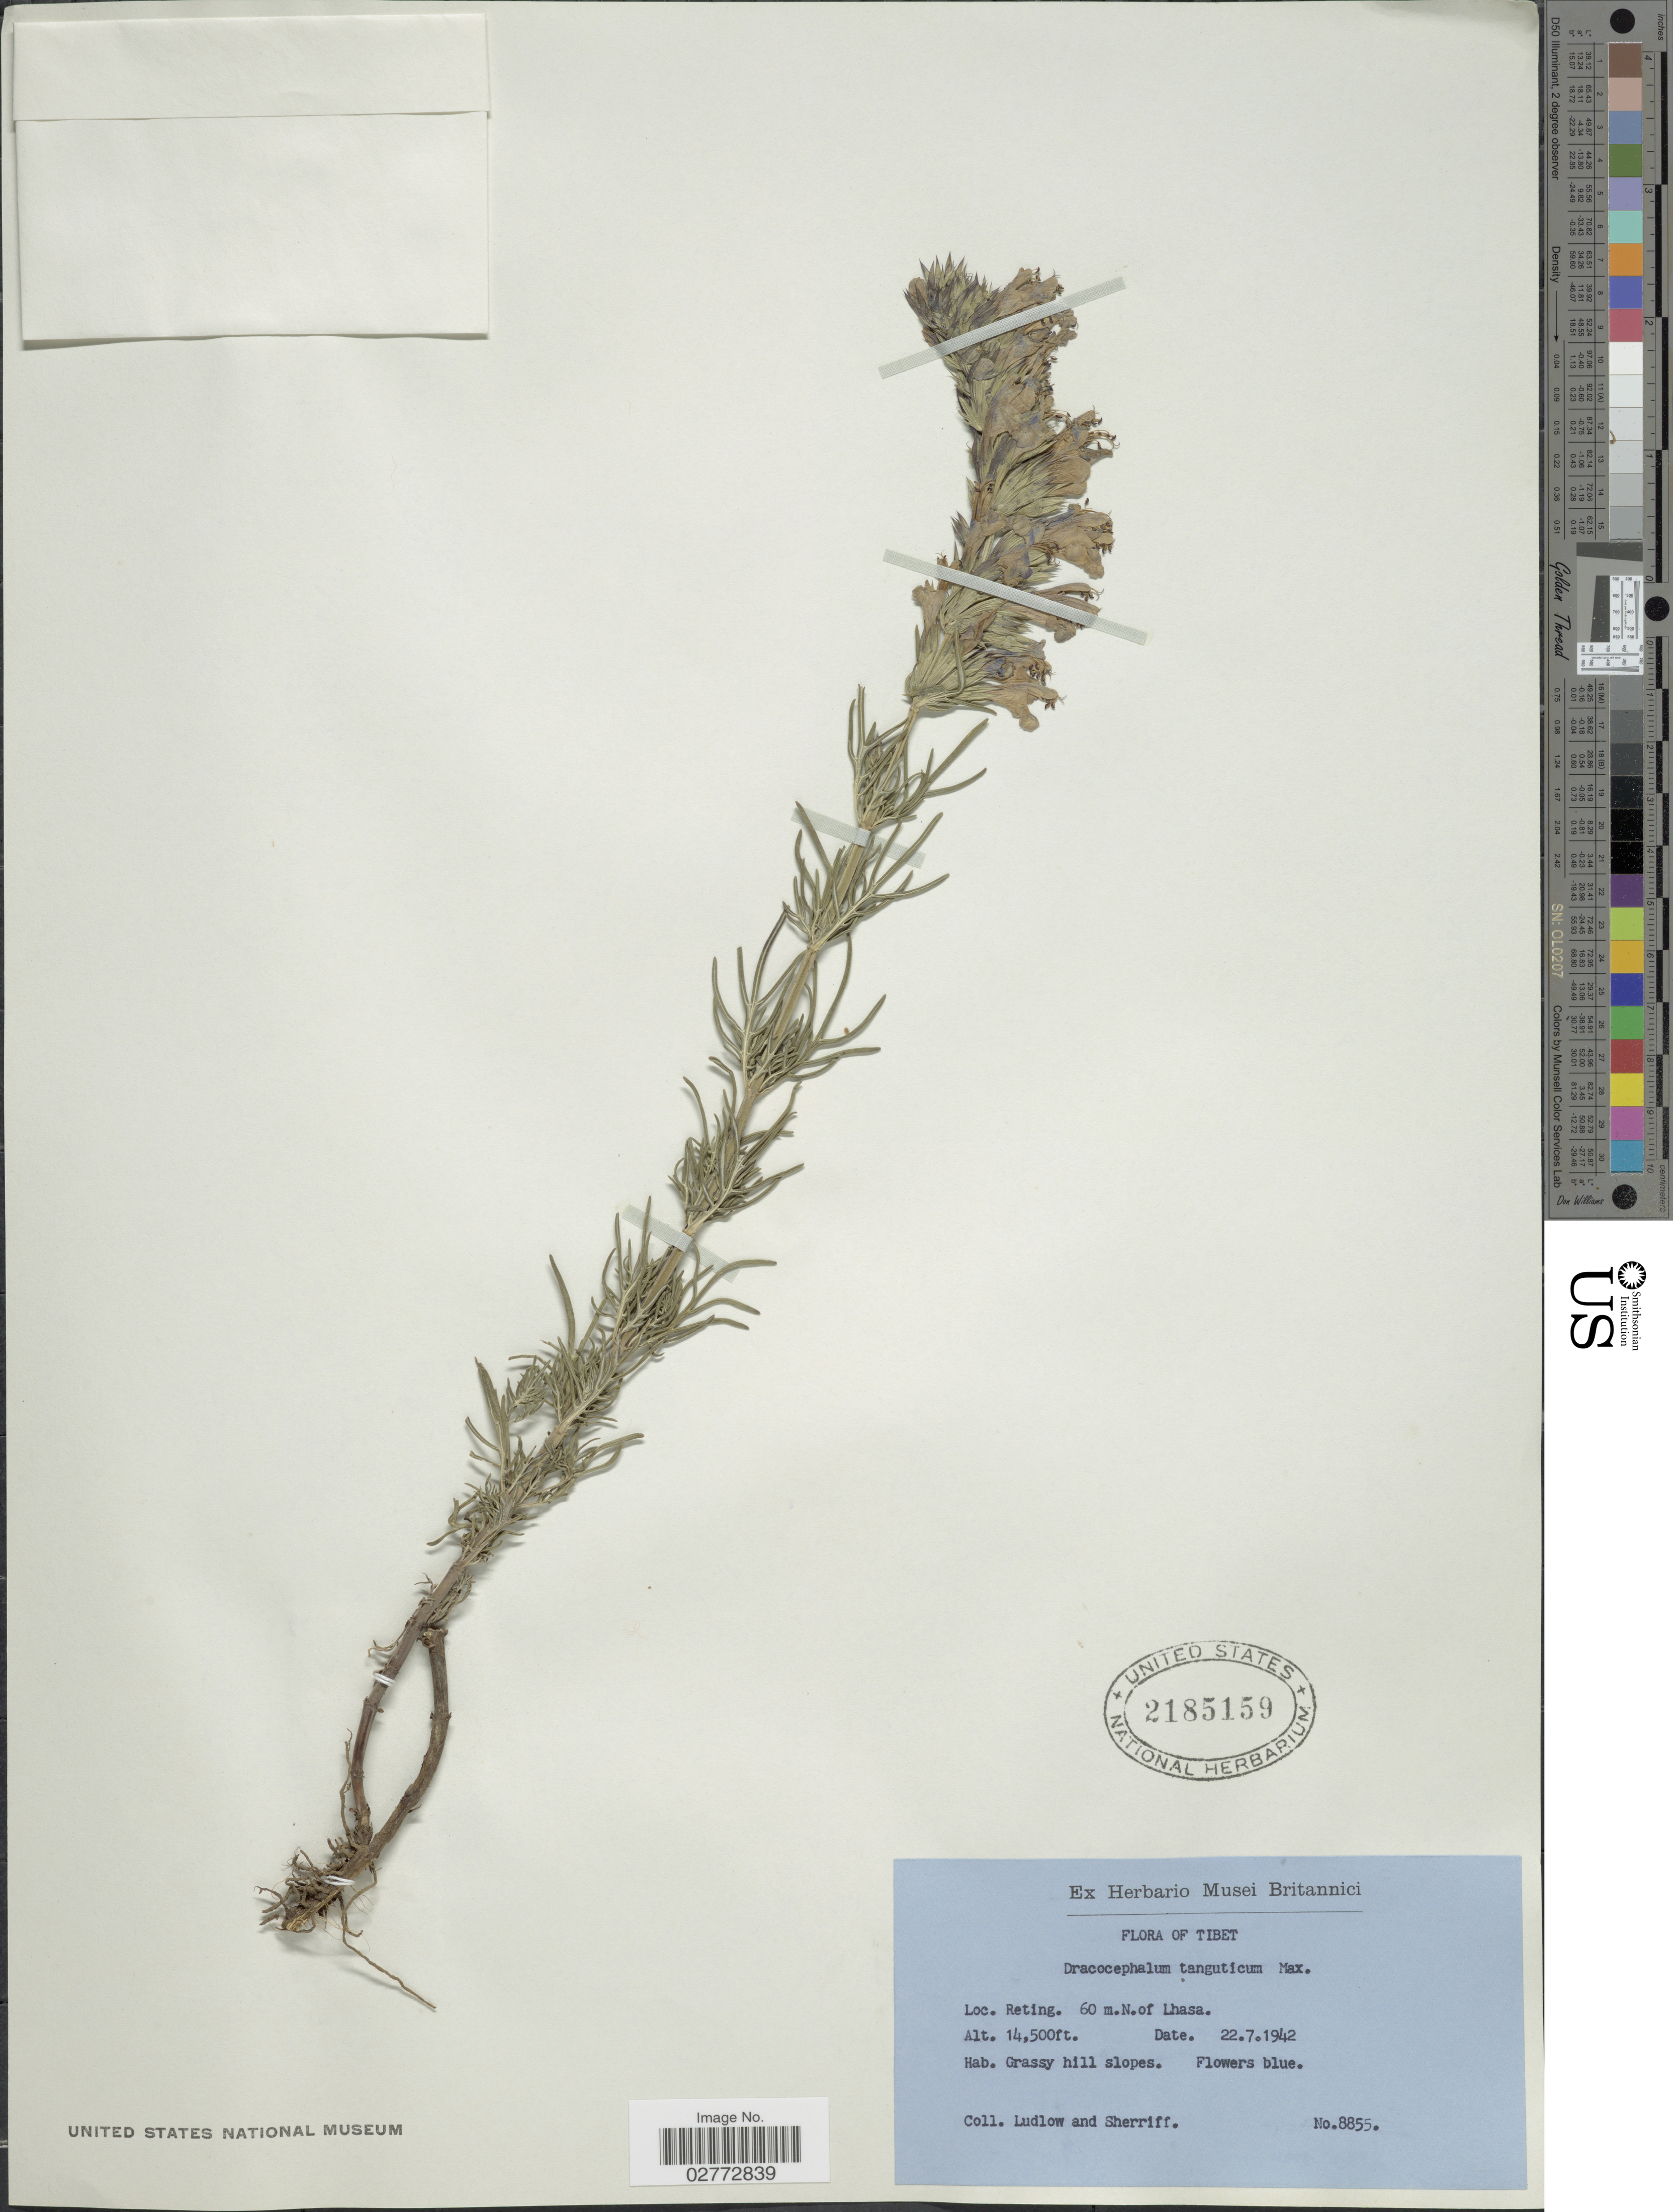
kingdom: Plantae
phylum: Tracheophyta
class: Magnoliopsida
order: Lamiales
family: Lamiaceae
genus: Dracocephalum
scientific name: Dracocephalum tanguticum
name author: Maxim.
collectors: -. Ludlow & Sherriff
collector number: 8855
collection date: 1942-07-22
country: China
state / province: Xizang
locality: Tibet. Reting. 60 m.N.of Lhasa.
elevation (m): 4420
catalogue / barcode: US 2185159